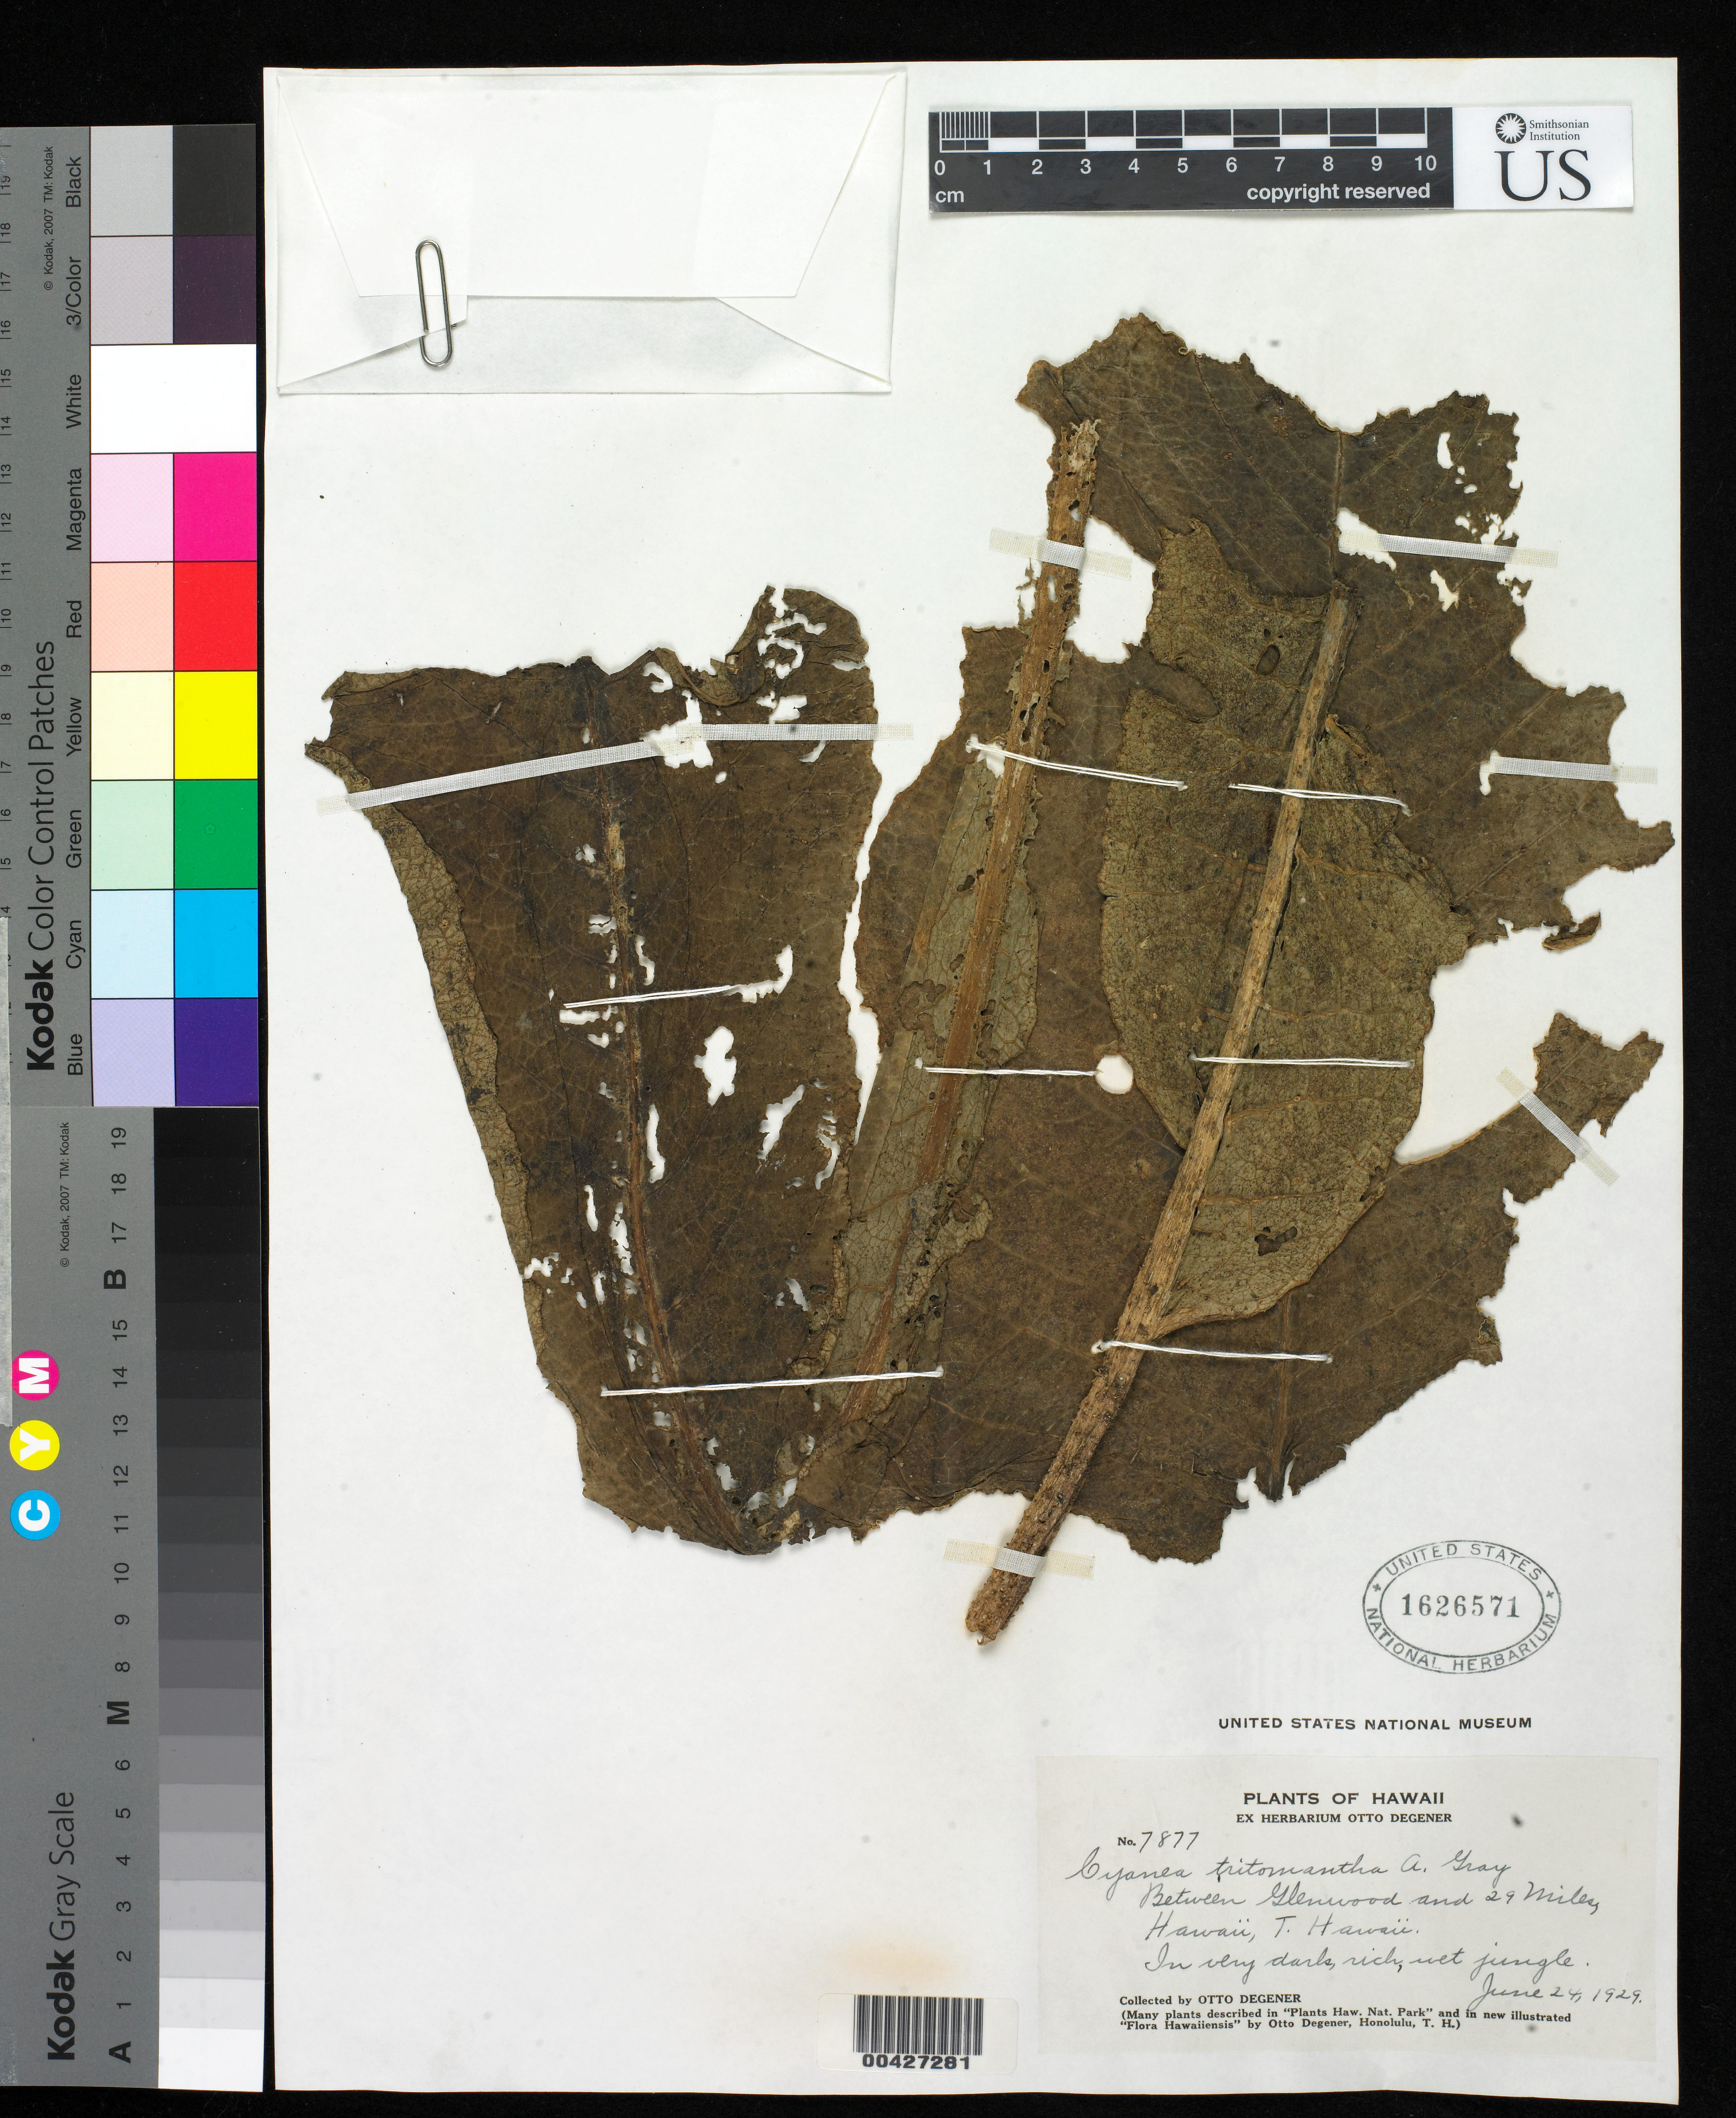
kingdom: Plantae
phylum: Tracheophyta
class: Magnoliopsida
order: Asterales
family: Campanulaceae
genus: Cyanea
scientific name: Cyanea tritomantha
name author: A. Gray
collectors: O. Degener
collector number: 7877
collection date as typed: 24 Jun 1929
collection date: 1929-06-24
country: United States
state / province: Hawaii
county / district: Hawaii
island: Hawaii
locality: Between Glenwood and 29 Miles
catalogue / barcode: US 1626571